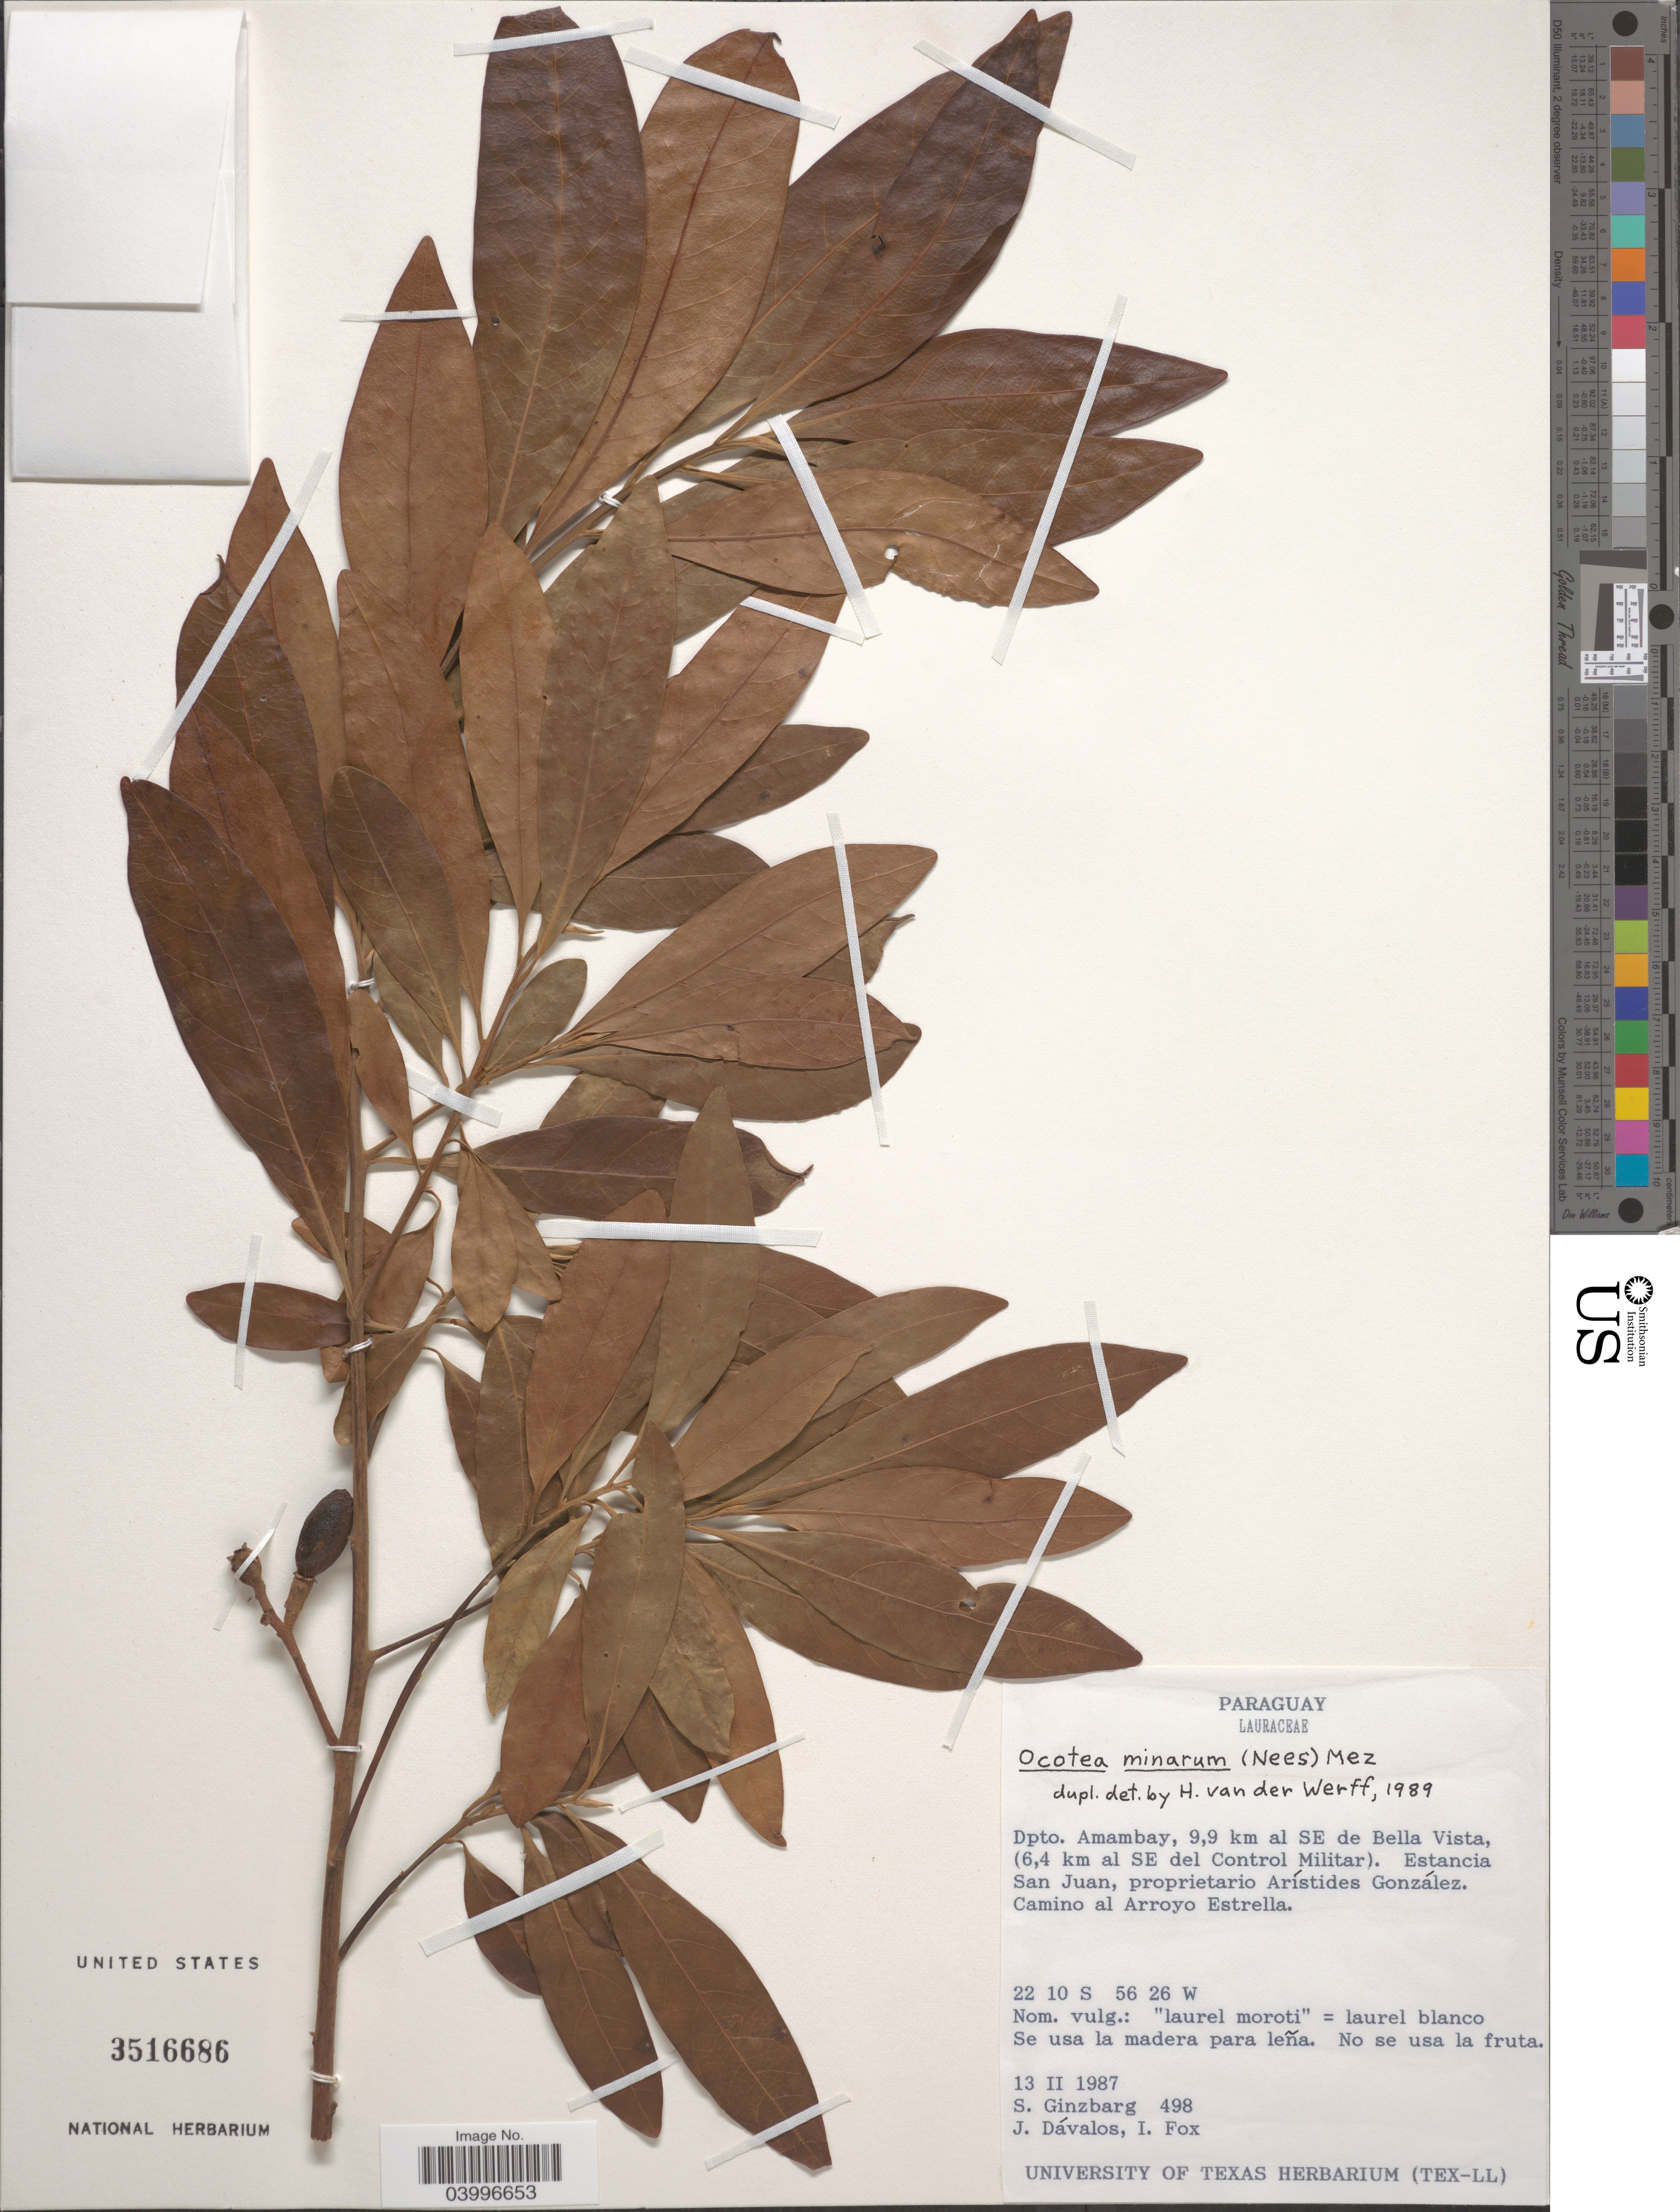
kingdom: Plantae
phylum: Tracheophyta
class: Magnoliopsida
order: Laurales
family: Lauraceae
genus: Ocotea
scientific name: Ocotea minarum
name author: (Nees & Mart.) Mez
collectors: S. Ginzbarg, J. Dávalos & I. Fox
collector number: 498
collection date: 1987-02-13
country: Paraguay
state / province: Amambay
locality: Dpto. Amambay, 9.9 km al SE de Bella Vista, (6,4 km al SE del Control Militar). Estancia San Juan, proprietario Arístides González. Camino al Arroyo Estrella.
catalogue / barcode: US 3516686